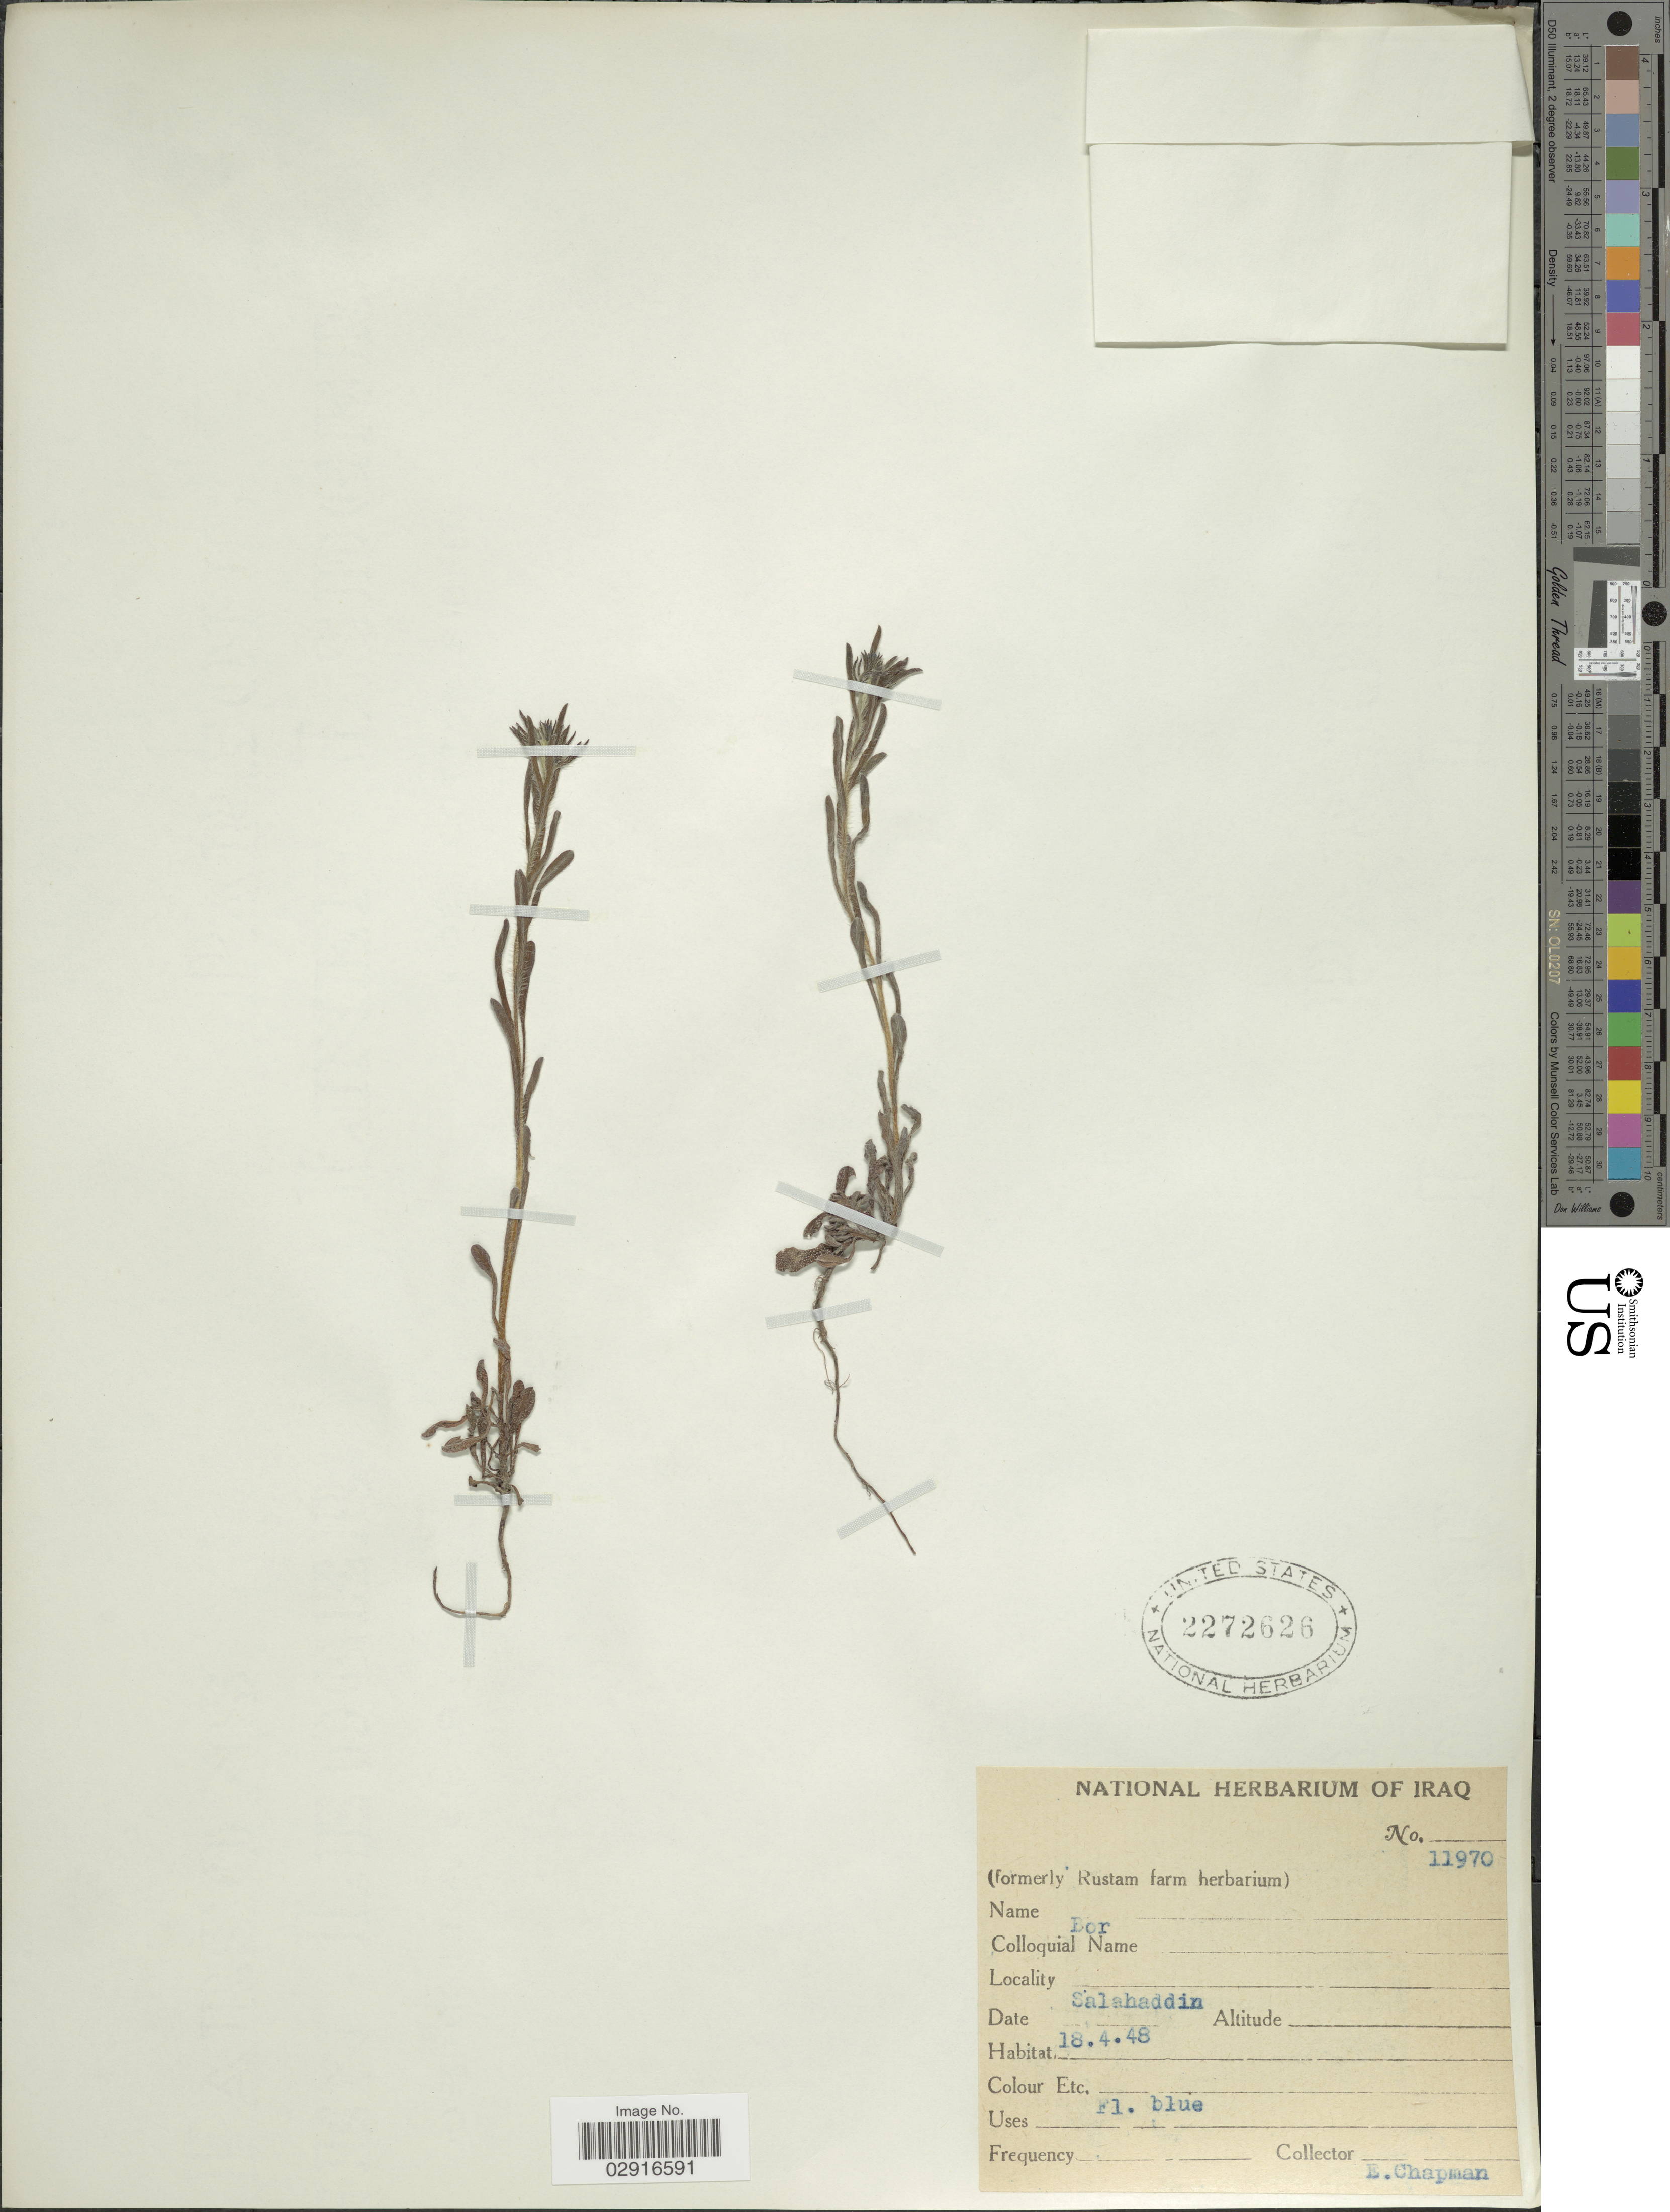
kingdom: Plantae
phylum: Tracheophyta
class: Magnoliopsida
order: Boraginales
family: Boraginaceae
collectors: E. Chapman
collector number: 11970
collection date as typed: Transcribed d/m/y: 18/4/48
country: Iraq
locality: Salahaddin.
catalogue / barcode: US 2272626